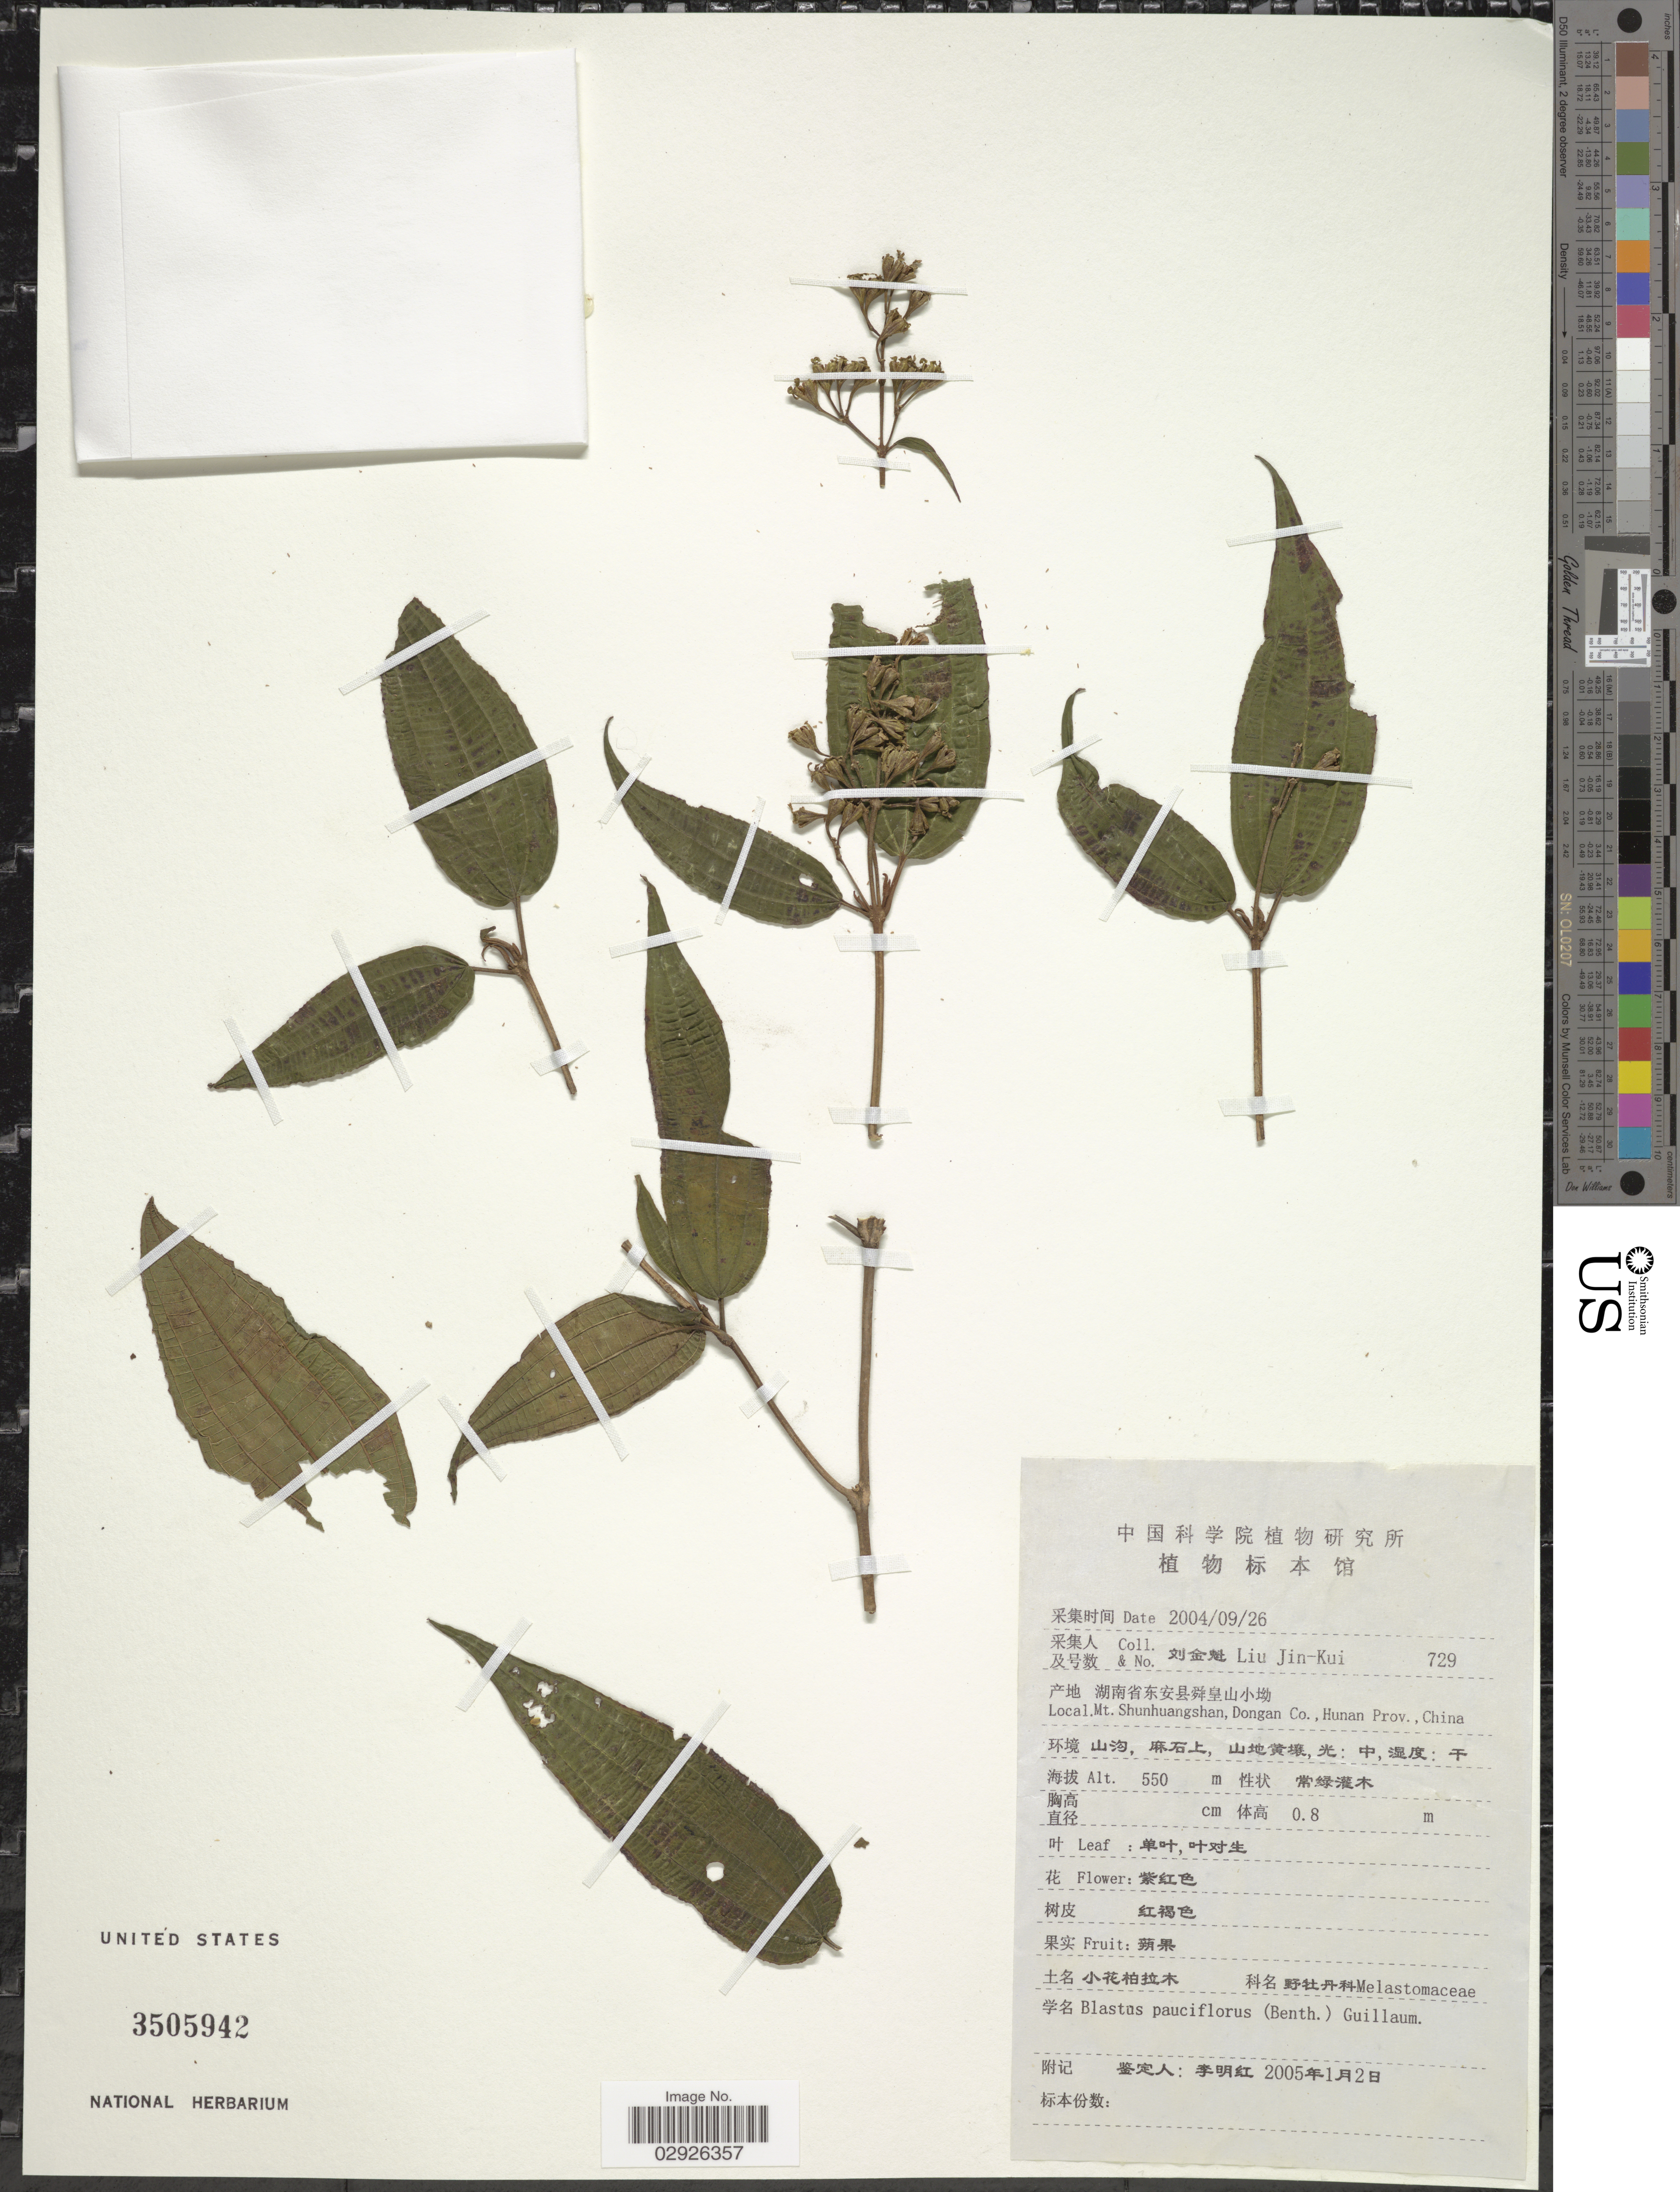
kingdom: Plantae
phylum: Tracheophyta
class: Magnoliopsida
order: Myrtales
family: Melastomataceae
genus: Blastus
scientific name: Blastus pauciflorus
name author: (Benth.) Guillaumin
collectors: J. K. Liu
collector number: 729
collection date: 2004-09-26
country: China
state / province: Hunan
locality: Mt. Shunhuangshan, Dongan Co., Hunan Prov.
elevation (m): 550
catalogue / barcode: US 3505942